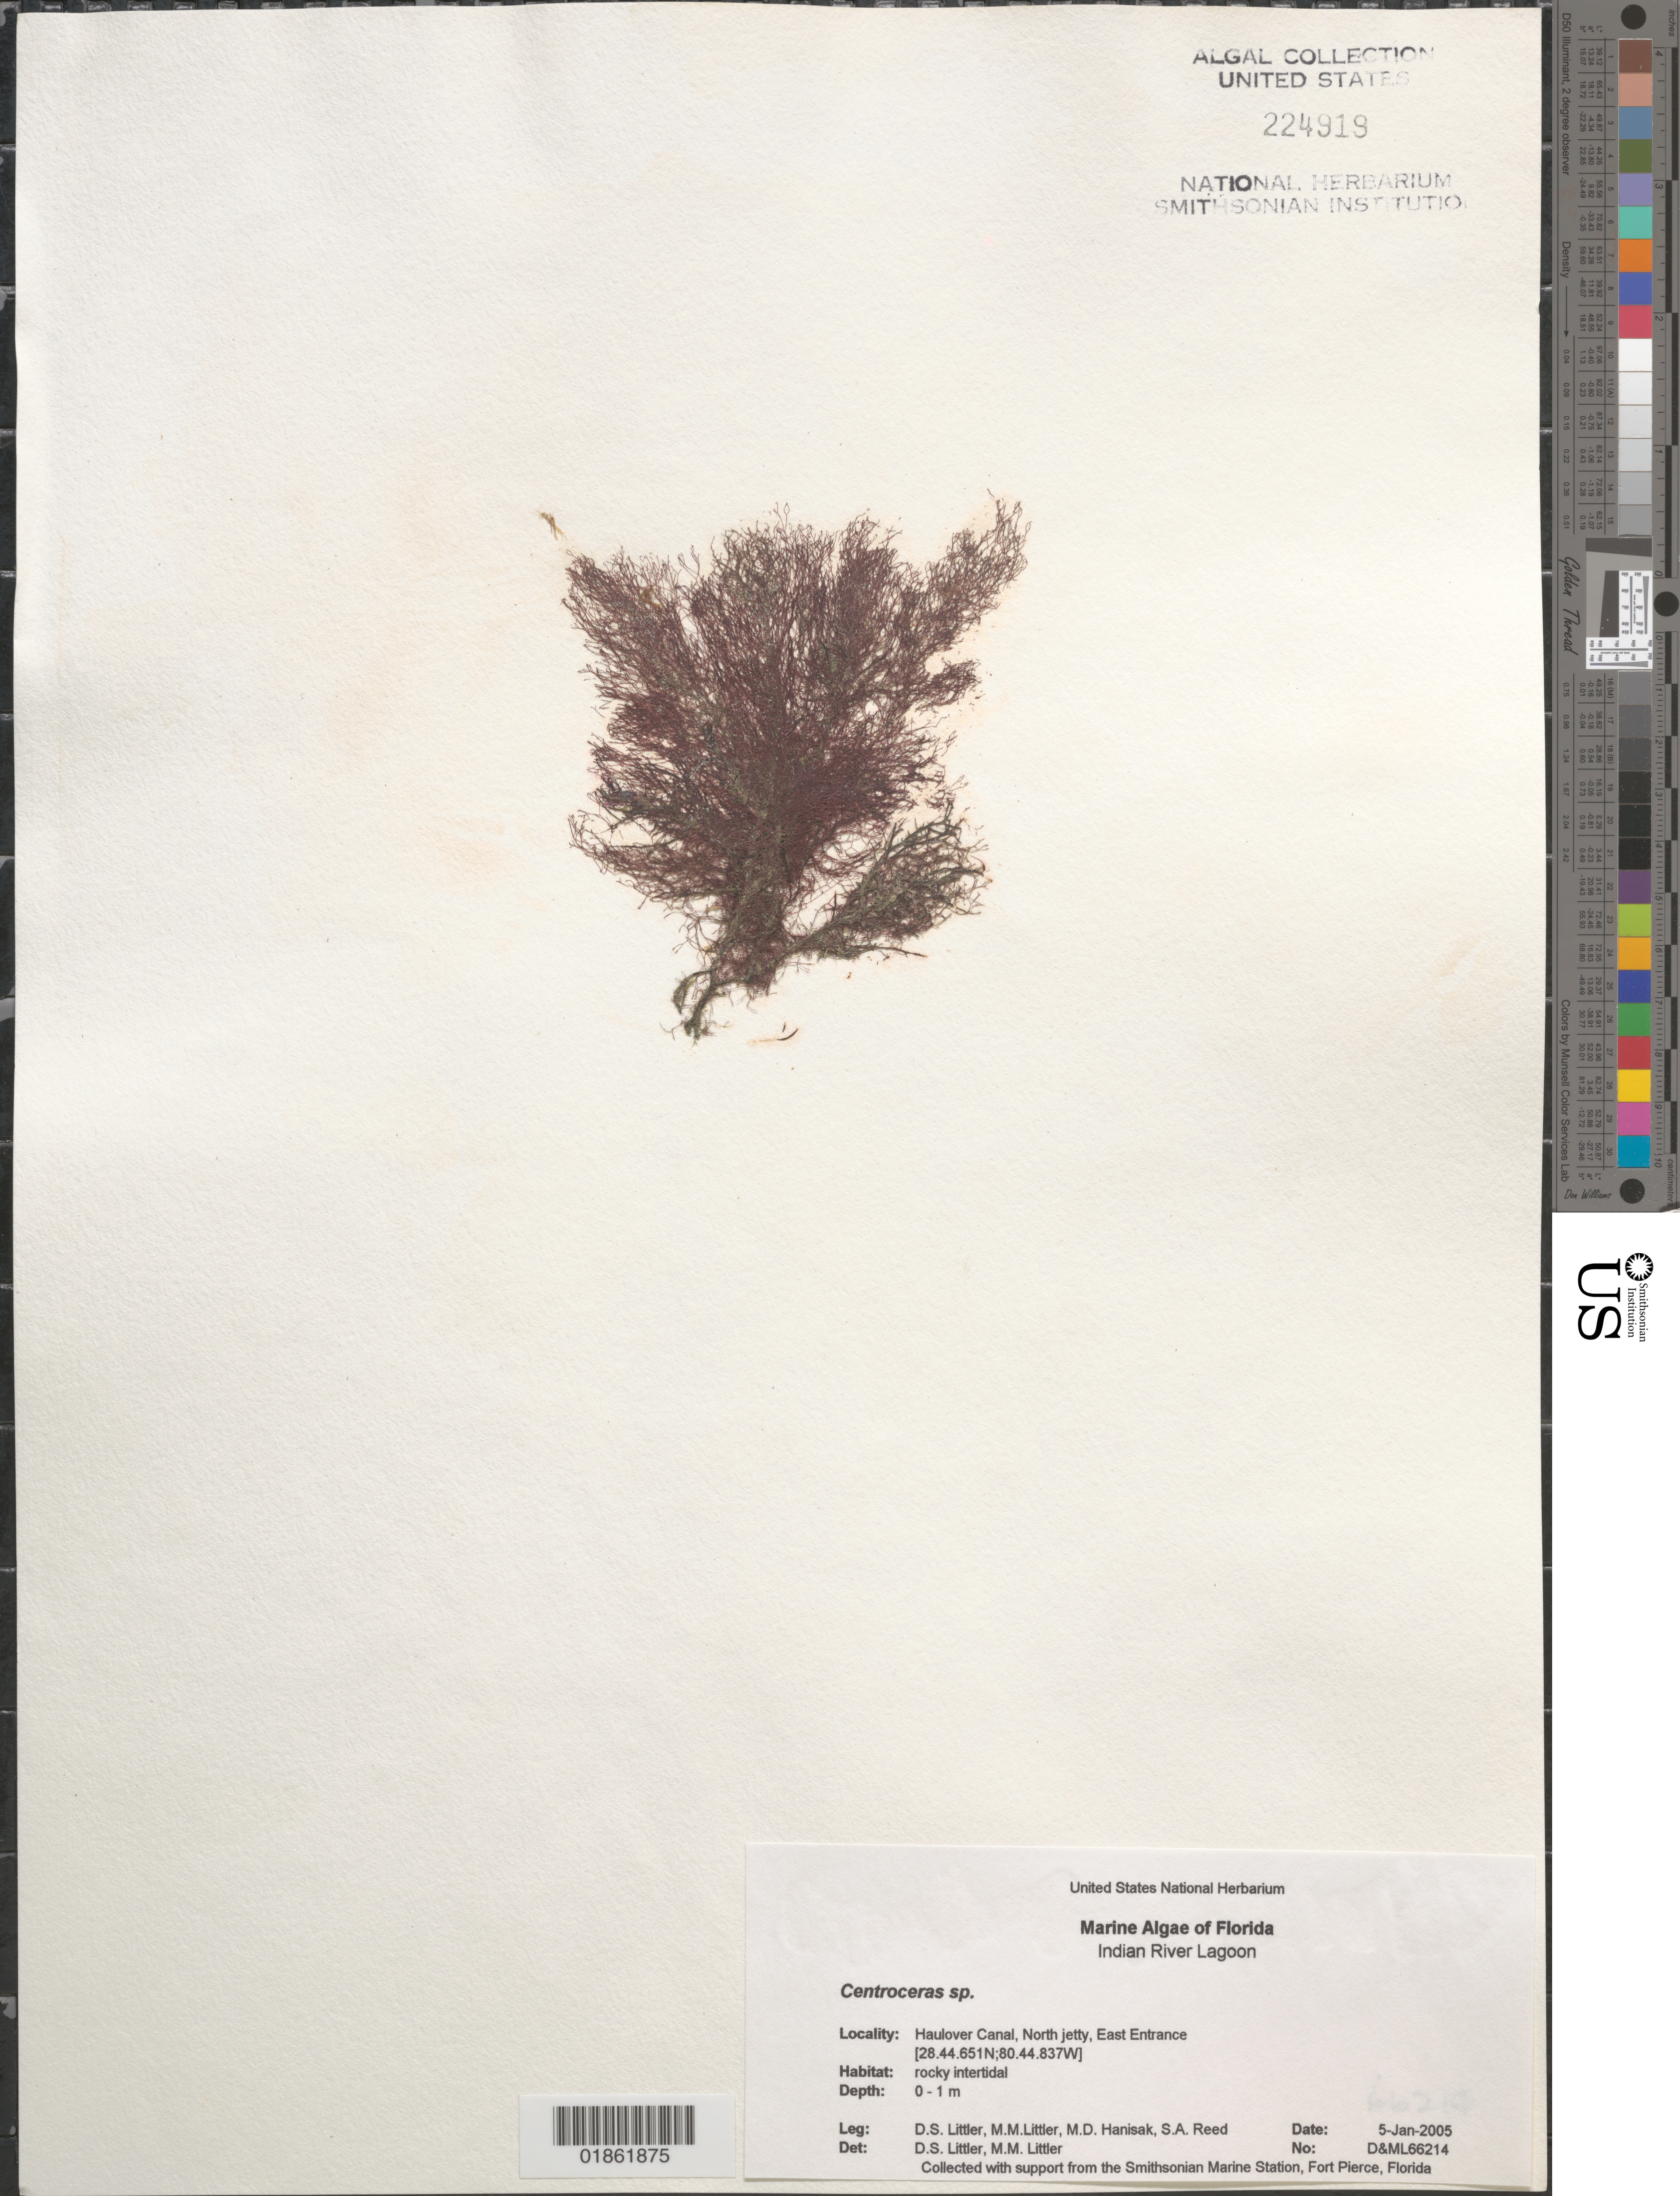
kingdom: Plantae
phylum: Rhodophyta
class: Florideophyceae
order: Ceramiales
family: Ceramiaceae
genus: Centroceras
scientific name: Centroceras sp.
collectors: D. S. Littler, M. M. Littler & M. Hanisak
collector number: D&ML 66214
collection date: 2004-12-31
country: United States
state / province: Florida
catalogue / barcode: US 224929